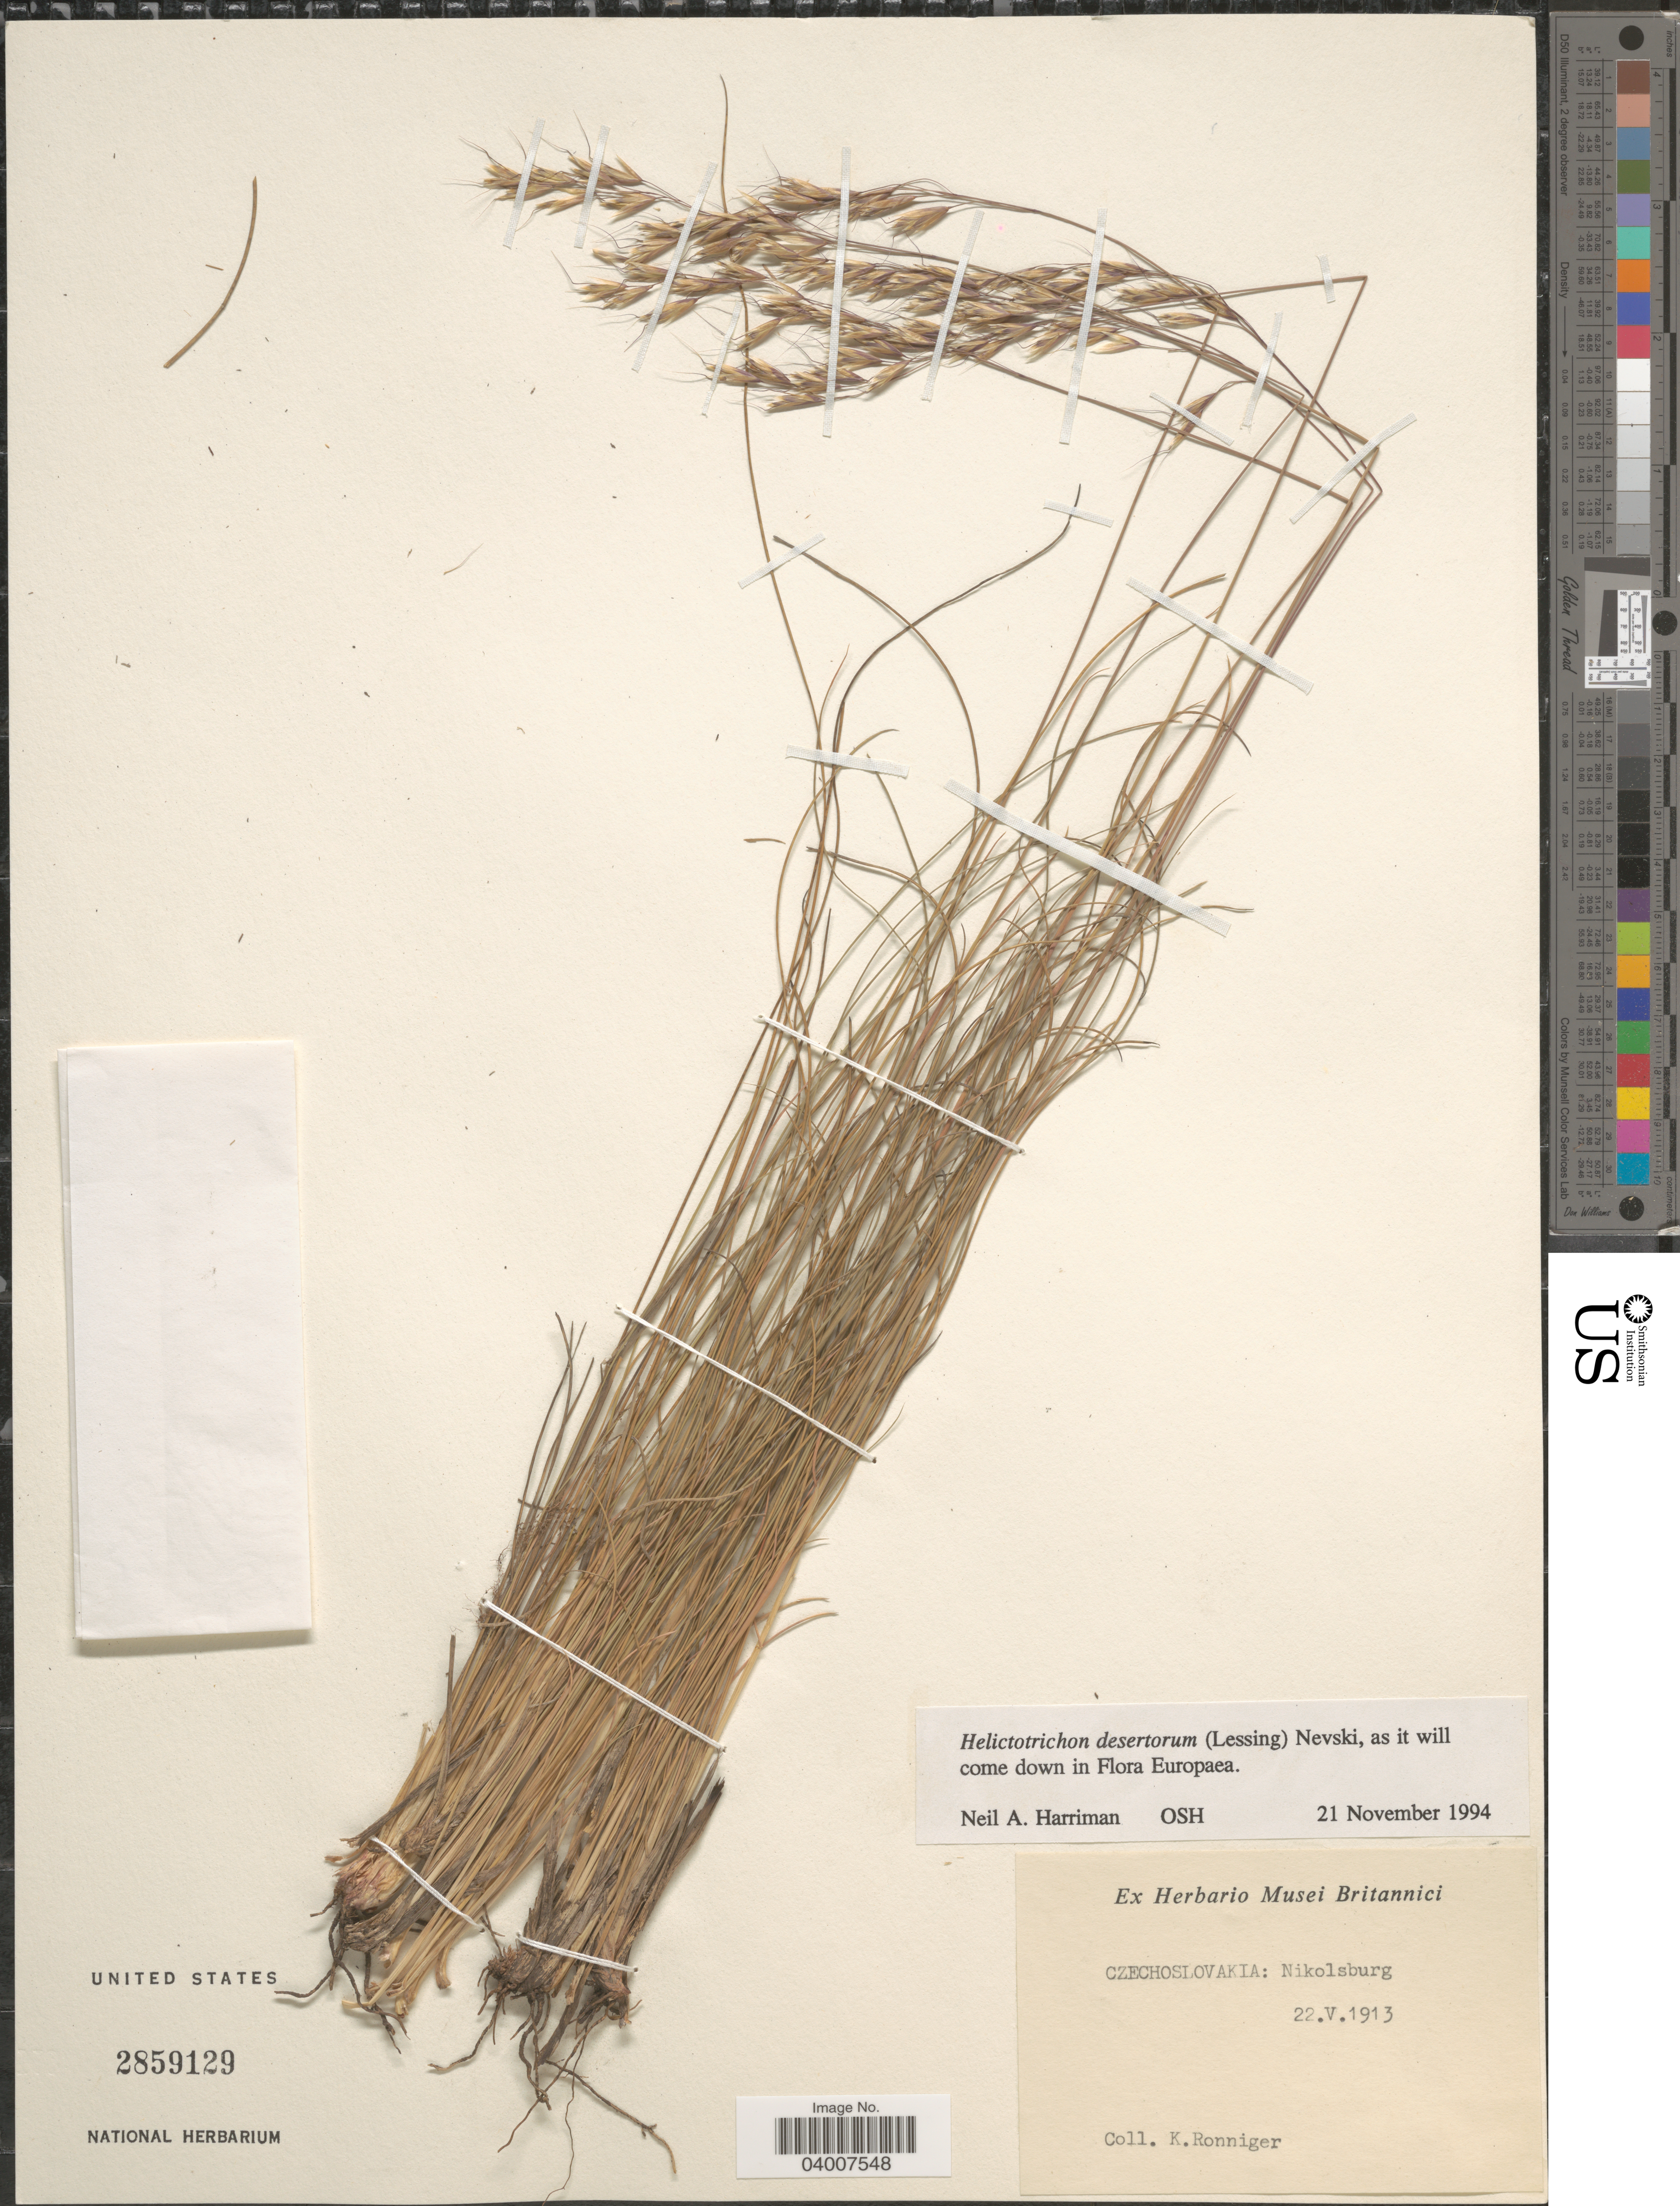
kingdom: Plantae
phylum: Tracheophyta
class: Liliopsida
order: Poales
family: Poaceae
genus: Helictotrichon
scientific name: Helictotrichon desertorum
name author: (Less.) Pilg.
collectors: K. Ronniger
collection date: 1913-05-22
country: Czechia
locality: Nikolsburg.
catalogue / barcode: US 2859129